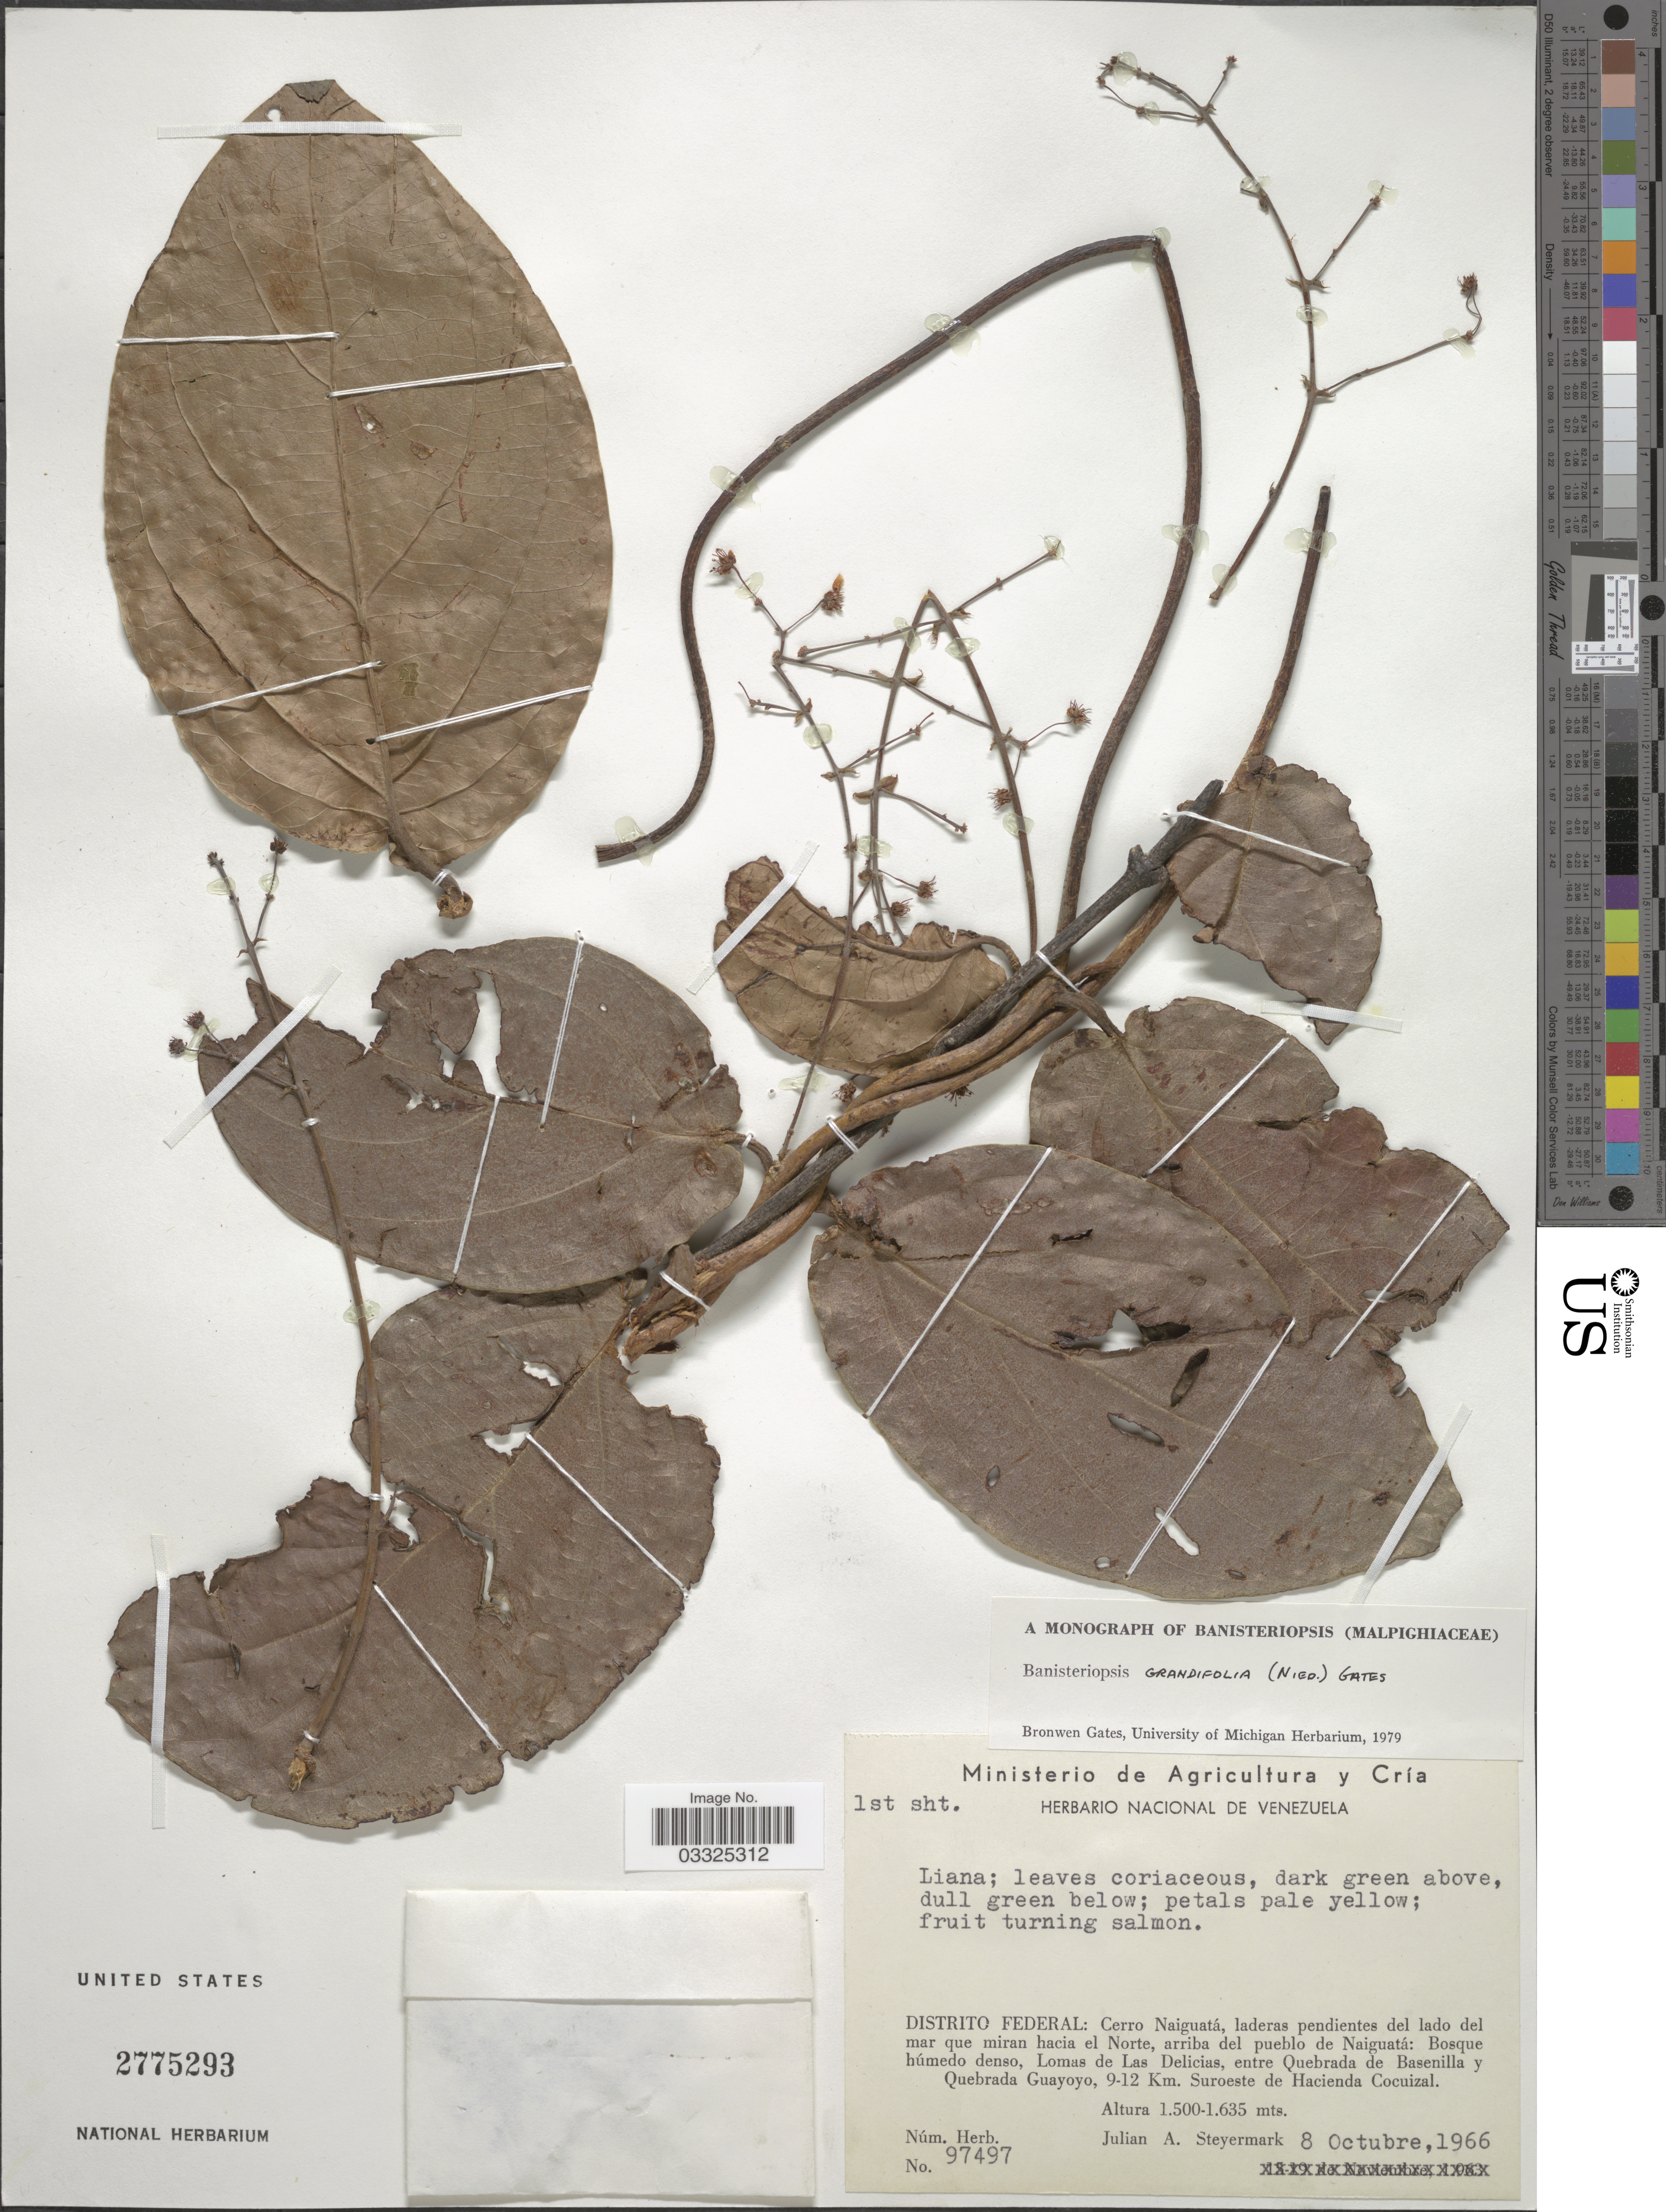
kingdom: Plantae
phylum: Tracheophyta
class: Magnoliopsida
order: Malpighiales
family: Malpighiaceae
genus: Banisteriopsis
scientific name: Banisteriopsis grandifolia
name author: (Nied.) B. Gates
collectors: J. Steyermark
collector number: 97497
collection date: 1966-10-08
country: Venezuela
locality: Distrito Federal: Cerro Naiguatá, laderas pendientes del lado del mar que miran hacia el Norte, arriba del pueblo de Naiguatá: Bosque húmedo denso, Lomas de Las Delicias, entre Quebrada de Basenilla y Quebrada Guayoyo, 9-12 Km. Suroeste de Hacienda Cocuizal.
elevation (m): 1500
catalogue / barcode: US 2775293